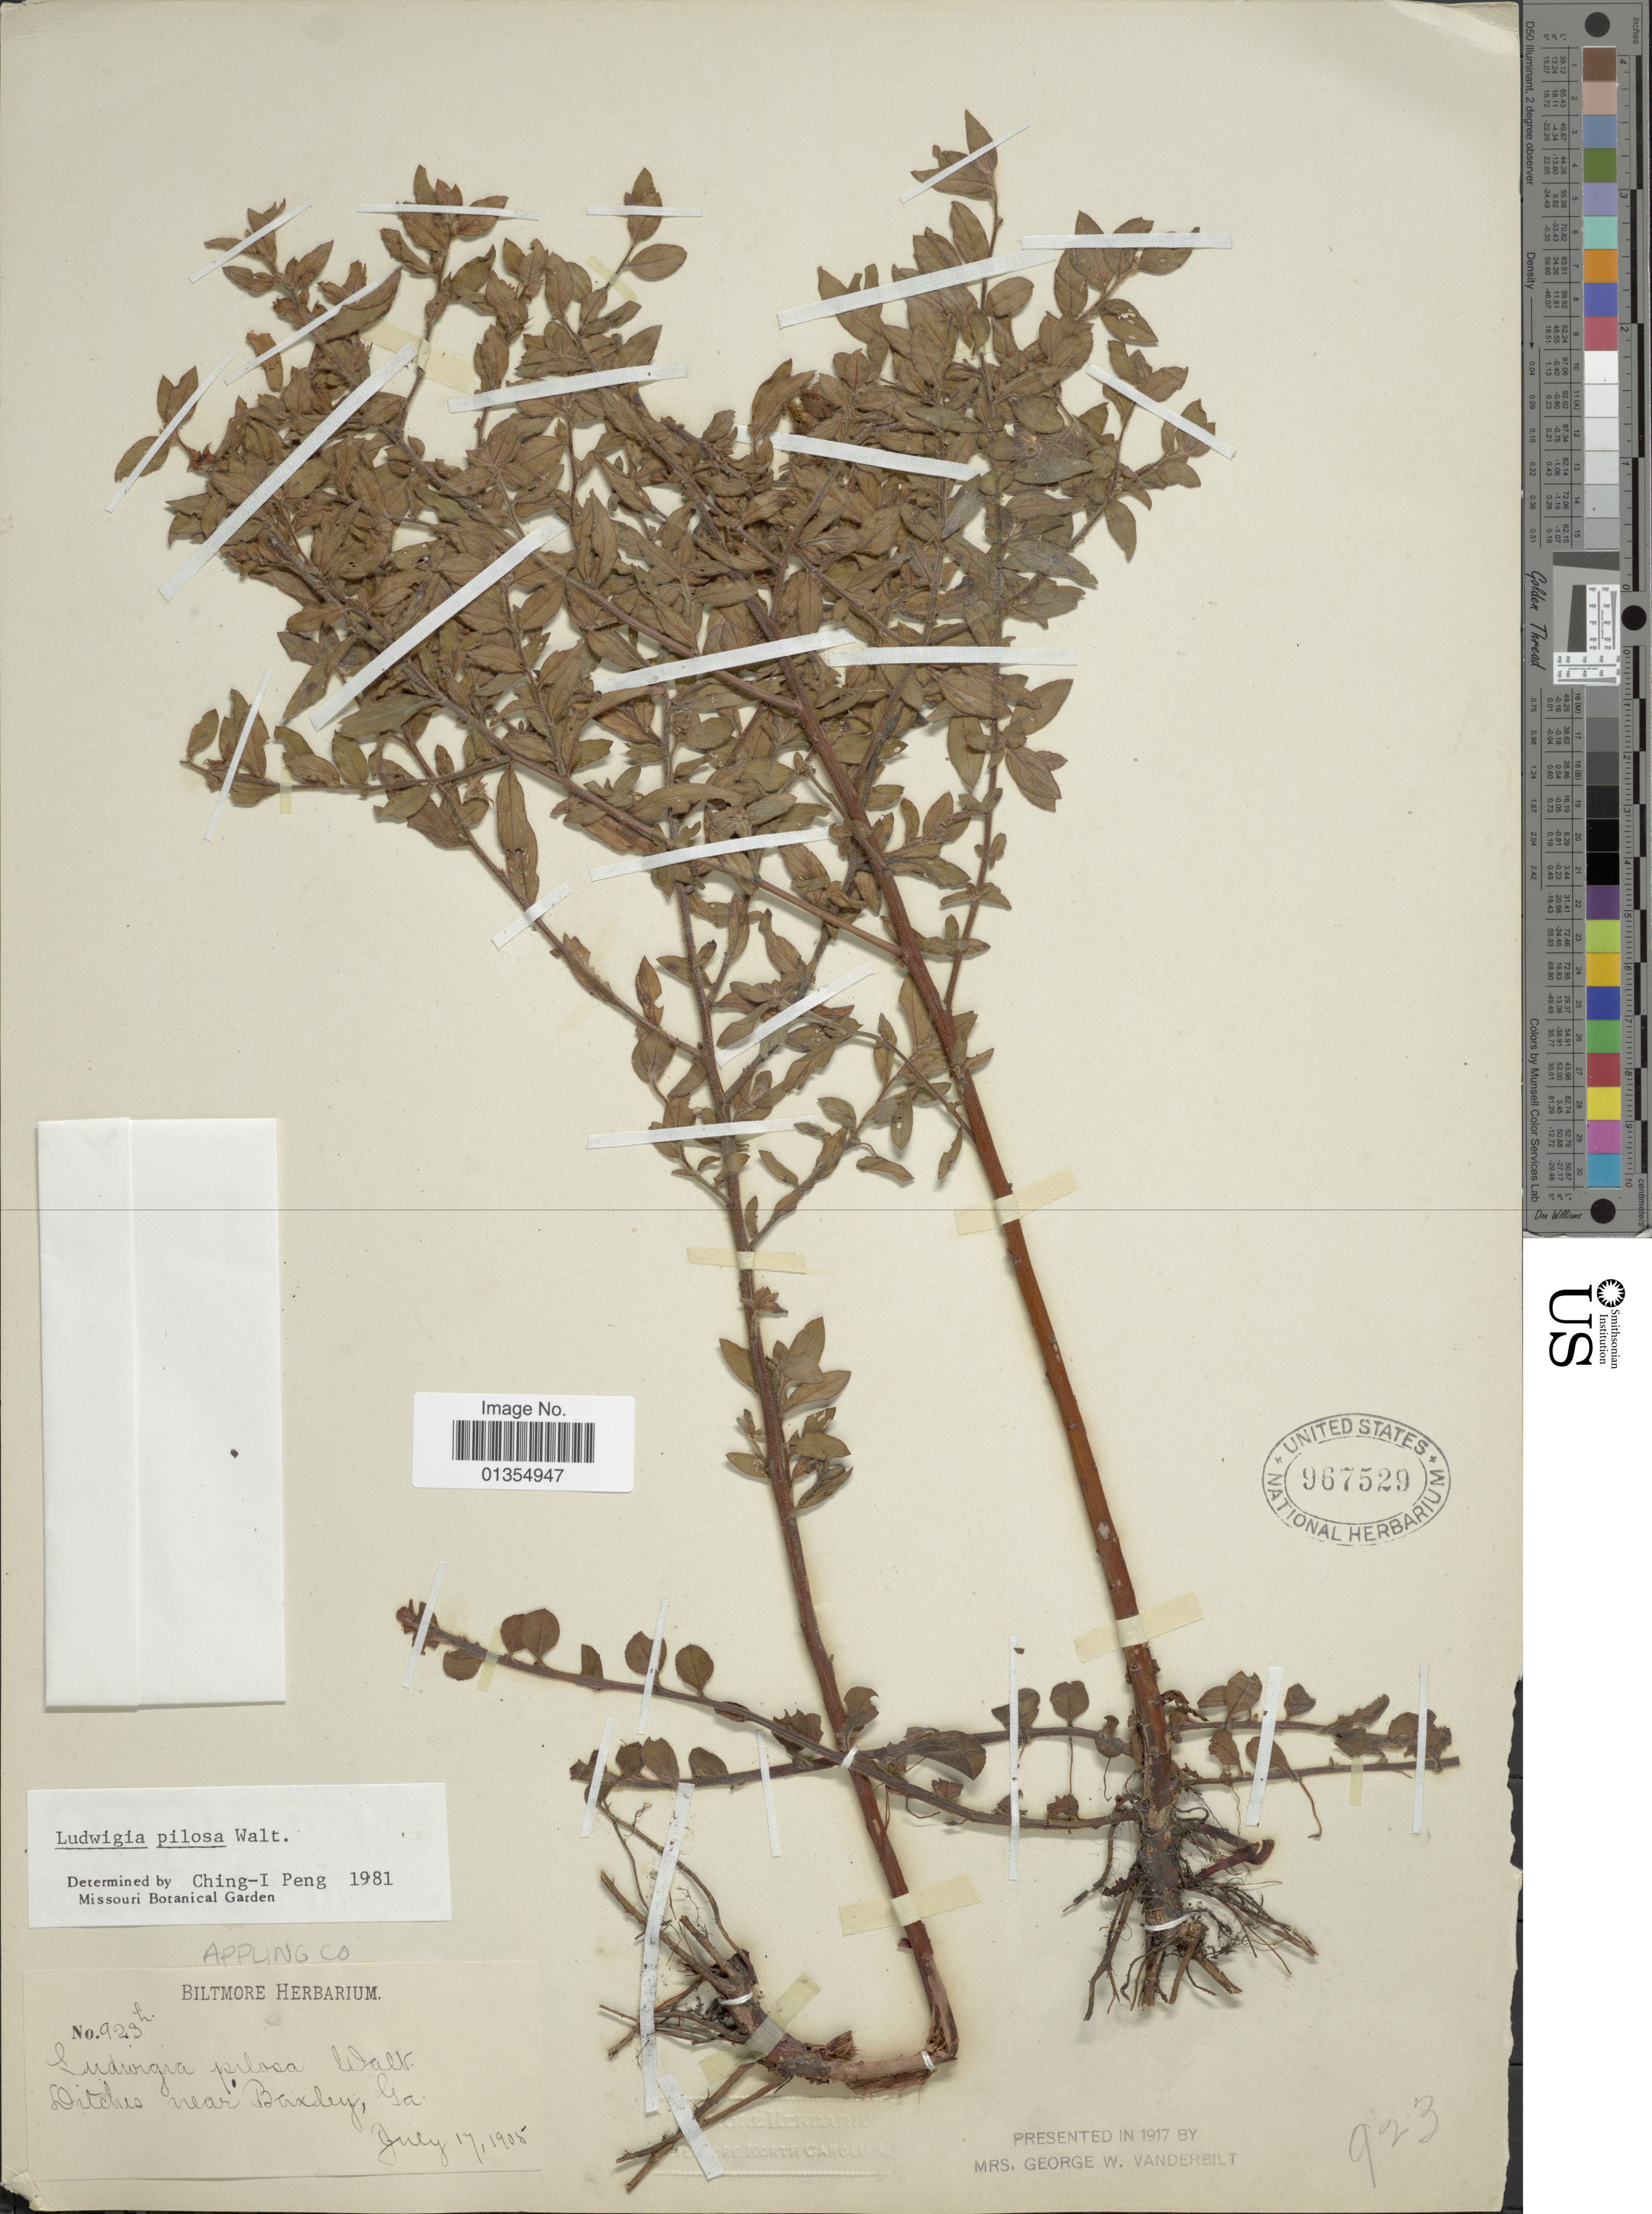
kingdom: Plantae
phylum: Tracheophyta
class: Magnoliopsida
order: Myrtales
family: Onagraceae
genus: Ludwigia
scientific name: Ludwigia pilosa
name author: Walter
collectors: ex herb. Biltmore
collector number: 923h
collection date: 1905-07-17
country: United States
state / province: Georgia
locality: Ditches near Baxley, Appling Co.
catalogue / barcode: US 967529